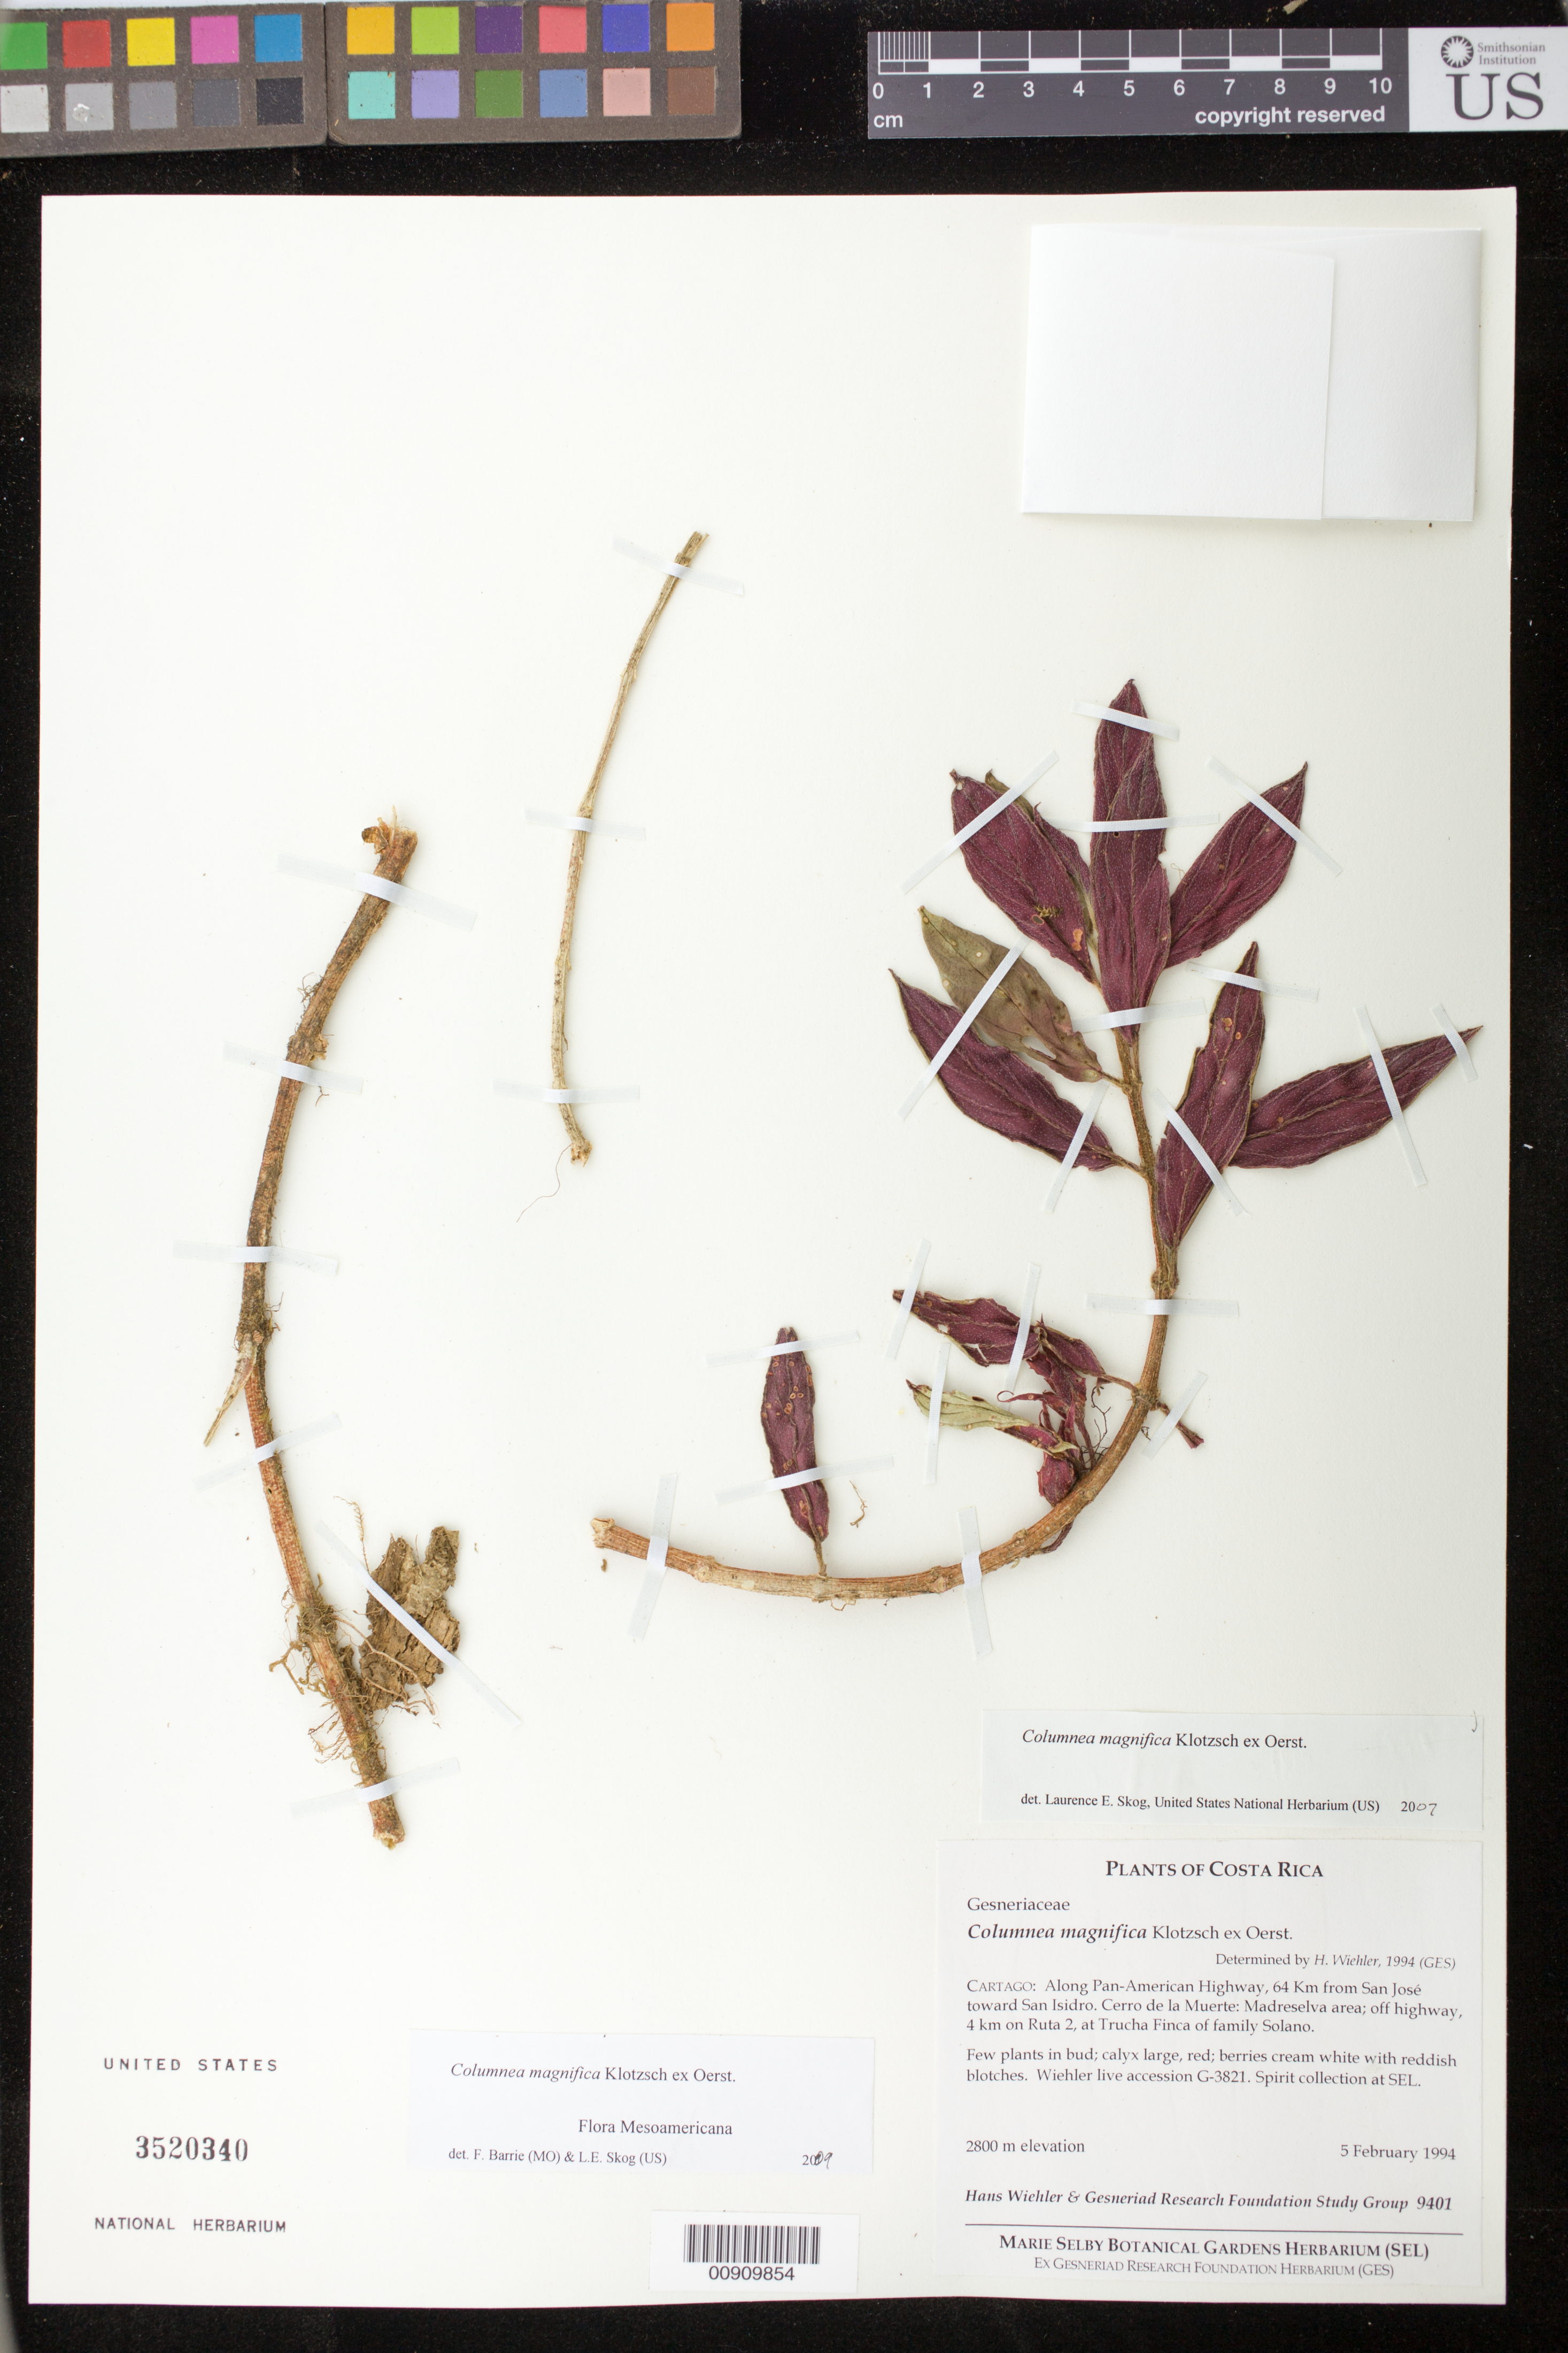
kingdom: Plantae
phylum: Tracheophyta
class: Magnoliopsida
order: Lamiales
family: Gesneriaceae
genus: Columnea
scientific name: Columnea magnifica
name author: Klotzsch ex Oerst.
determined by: Skog, Laurence E.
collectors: H. J. Wiehler & GRF Study Group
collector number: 9401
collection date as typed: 05 Feb 1994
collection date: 1994-02-05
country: Costa Rica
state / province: Cartago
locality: Cartago: Along Pan-American Highway, 64 km from San José toward San Isidro, Cerro de la Muerte: Madreselva area; off highway, 4 km on Ruta 2, at Trucha Finca of family Solano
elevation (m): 2800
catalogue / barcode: US 3520340